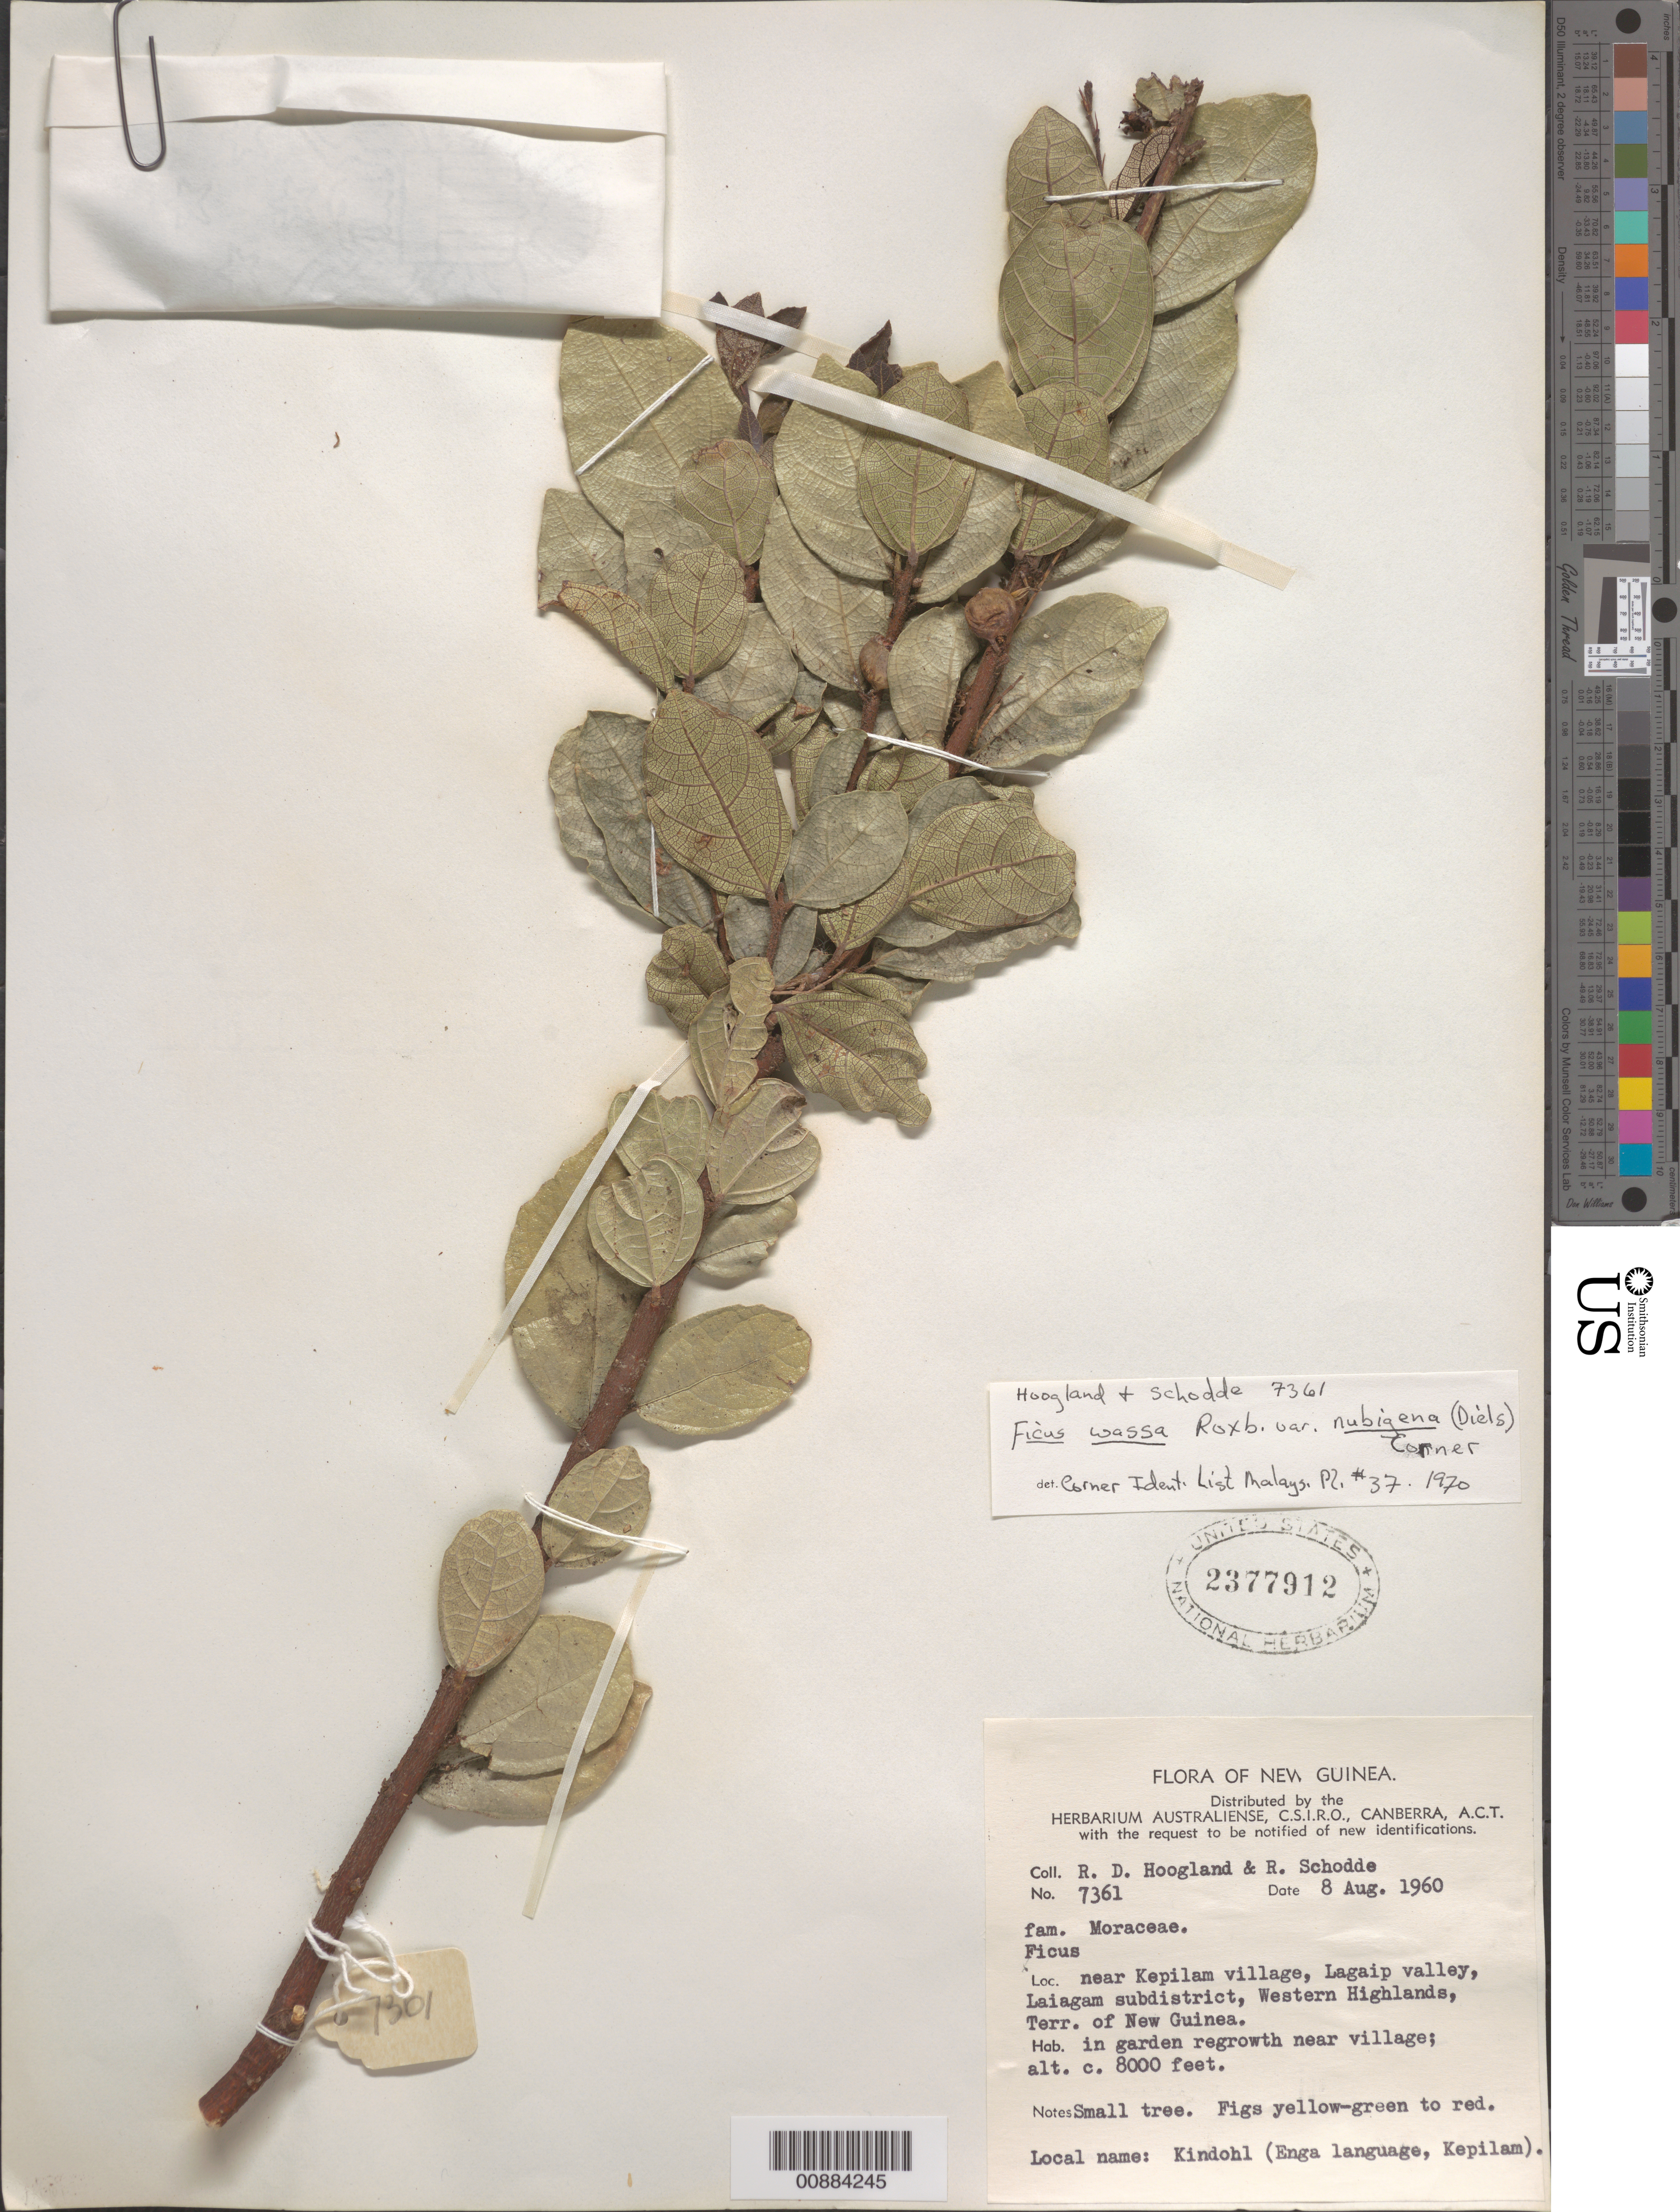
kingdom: Plantae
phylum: Tracheophyta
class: Magnoliopsida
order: Rosales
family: Moraceae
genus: Ficus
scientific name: Ficus wassa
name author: Roxb.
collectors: R. D. Hoogland & R. Schodde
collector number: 7361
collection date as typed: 08 Aug 1960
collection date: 1960-08-08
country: Papua New Guinea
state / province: Enga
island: New Guinea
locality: Laiagam subdist., Lagaip valley, near Kapilam village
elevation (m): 2438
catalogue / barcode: US 2377912